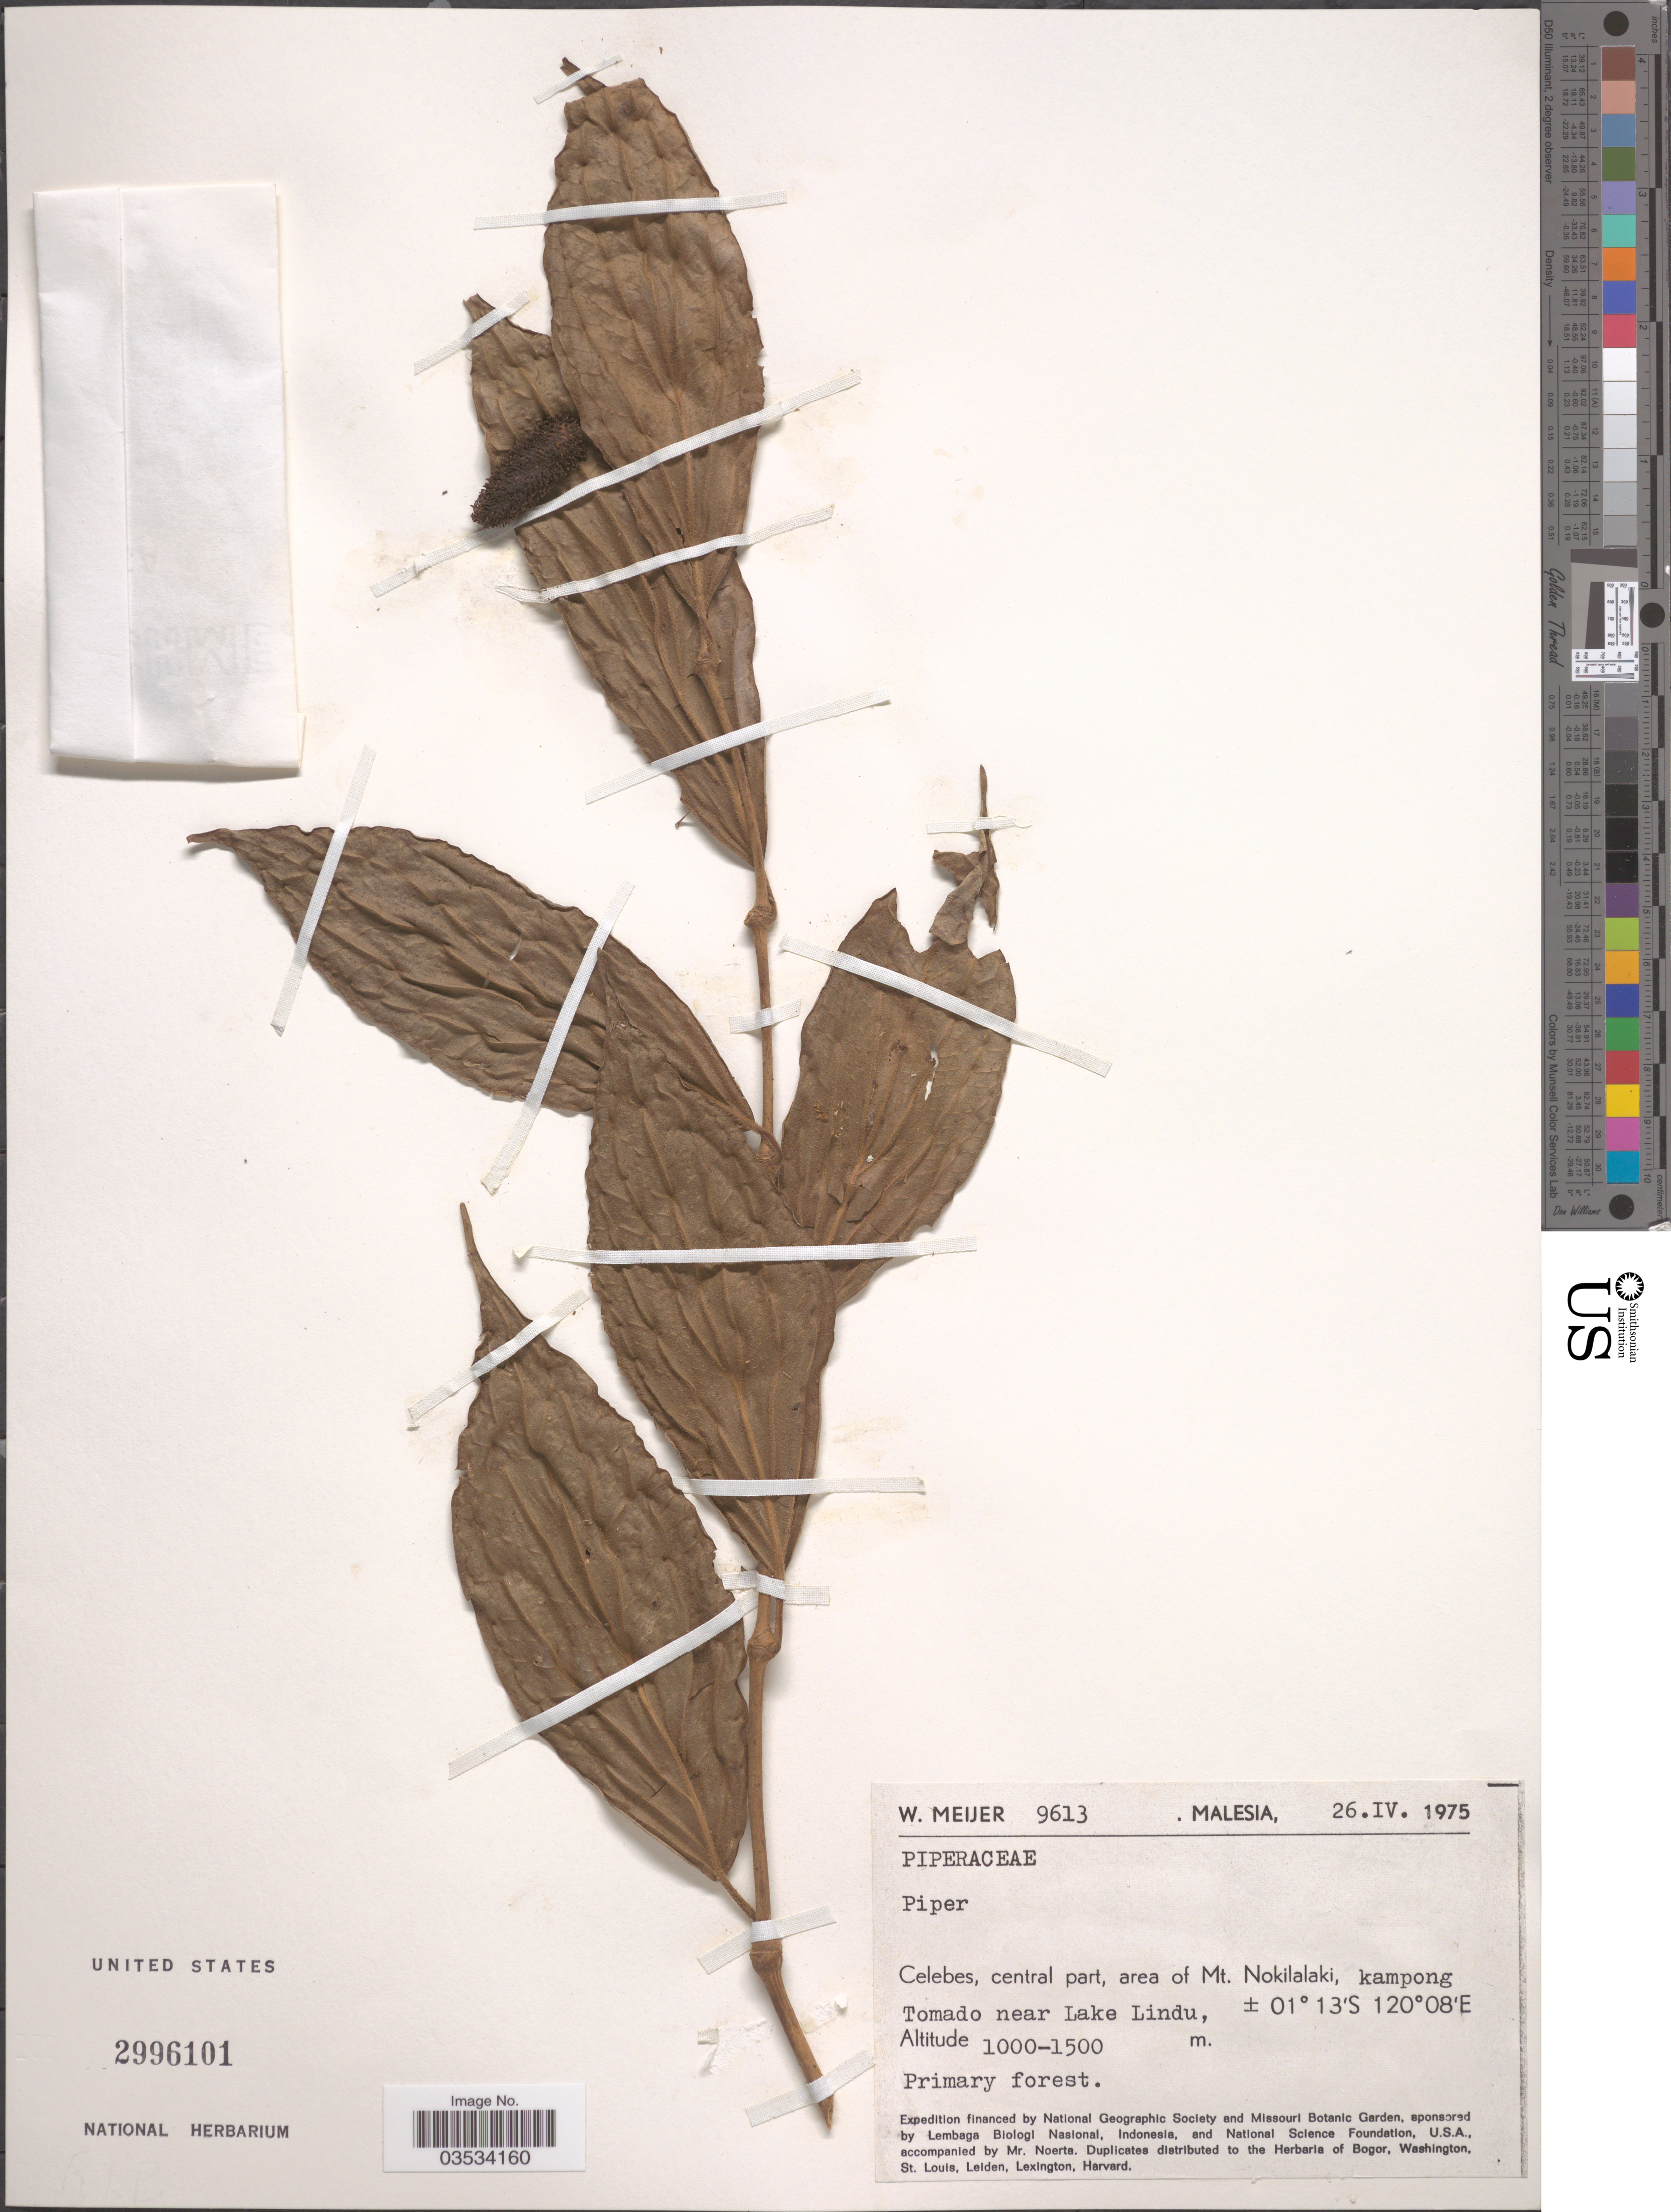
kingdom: Plantae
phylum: Tracheophyta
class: Magnoliopsida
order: Piperales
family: Piperaceae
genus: Piper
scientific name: Piper sp.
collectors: W. Meijer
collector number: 9613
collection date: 1975-04-26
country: Malaysia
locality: Malesia. Celebes, central part, area of Mt. Nokilalaki, kampong Tomado near Lake Lindu.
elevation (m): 1000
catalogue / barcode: US 2996101